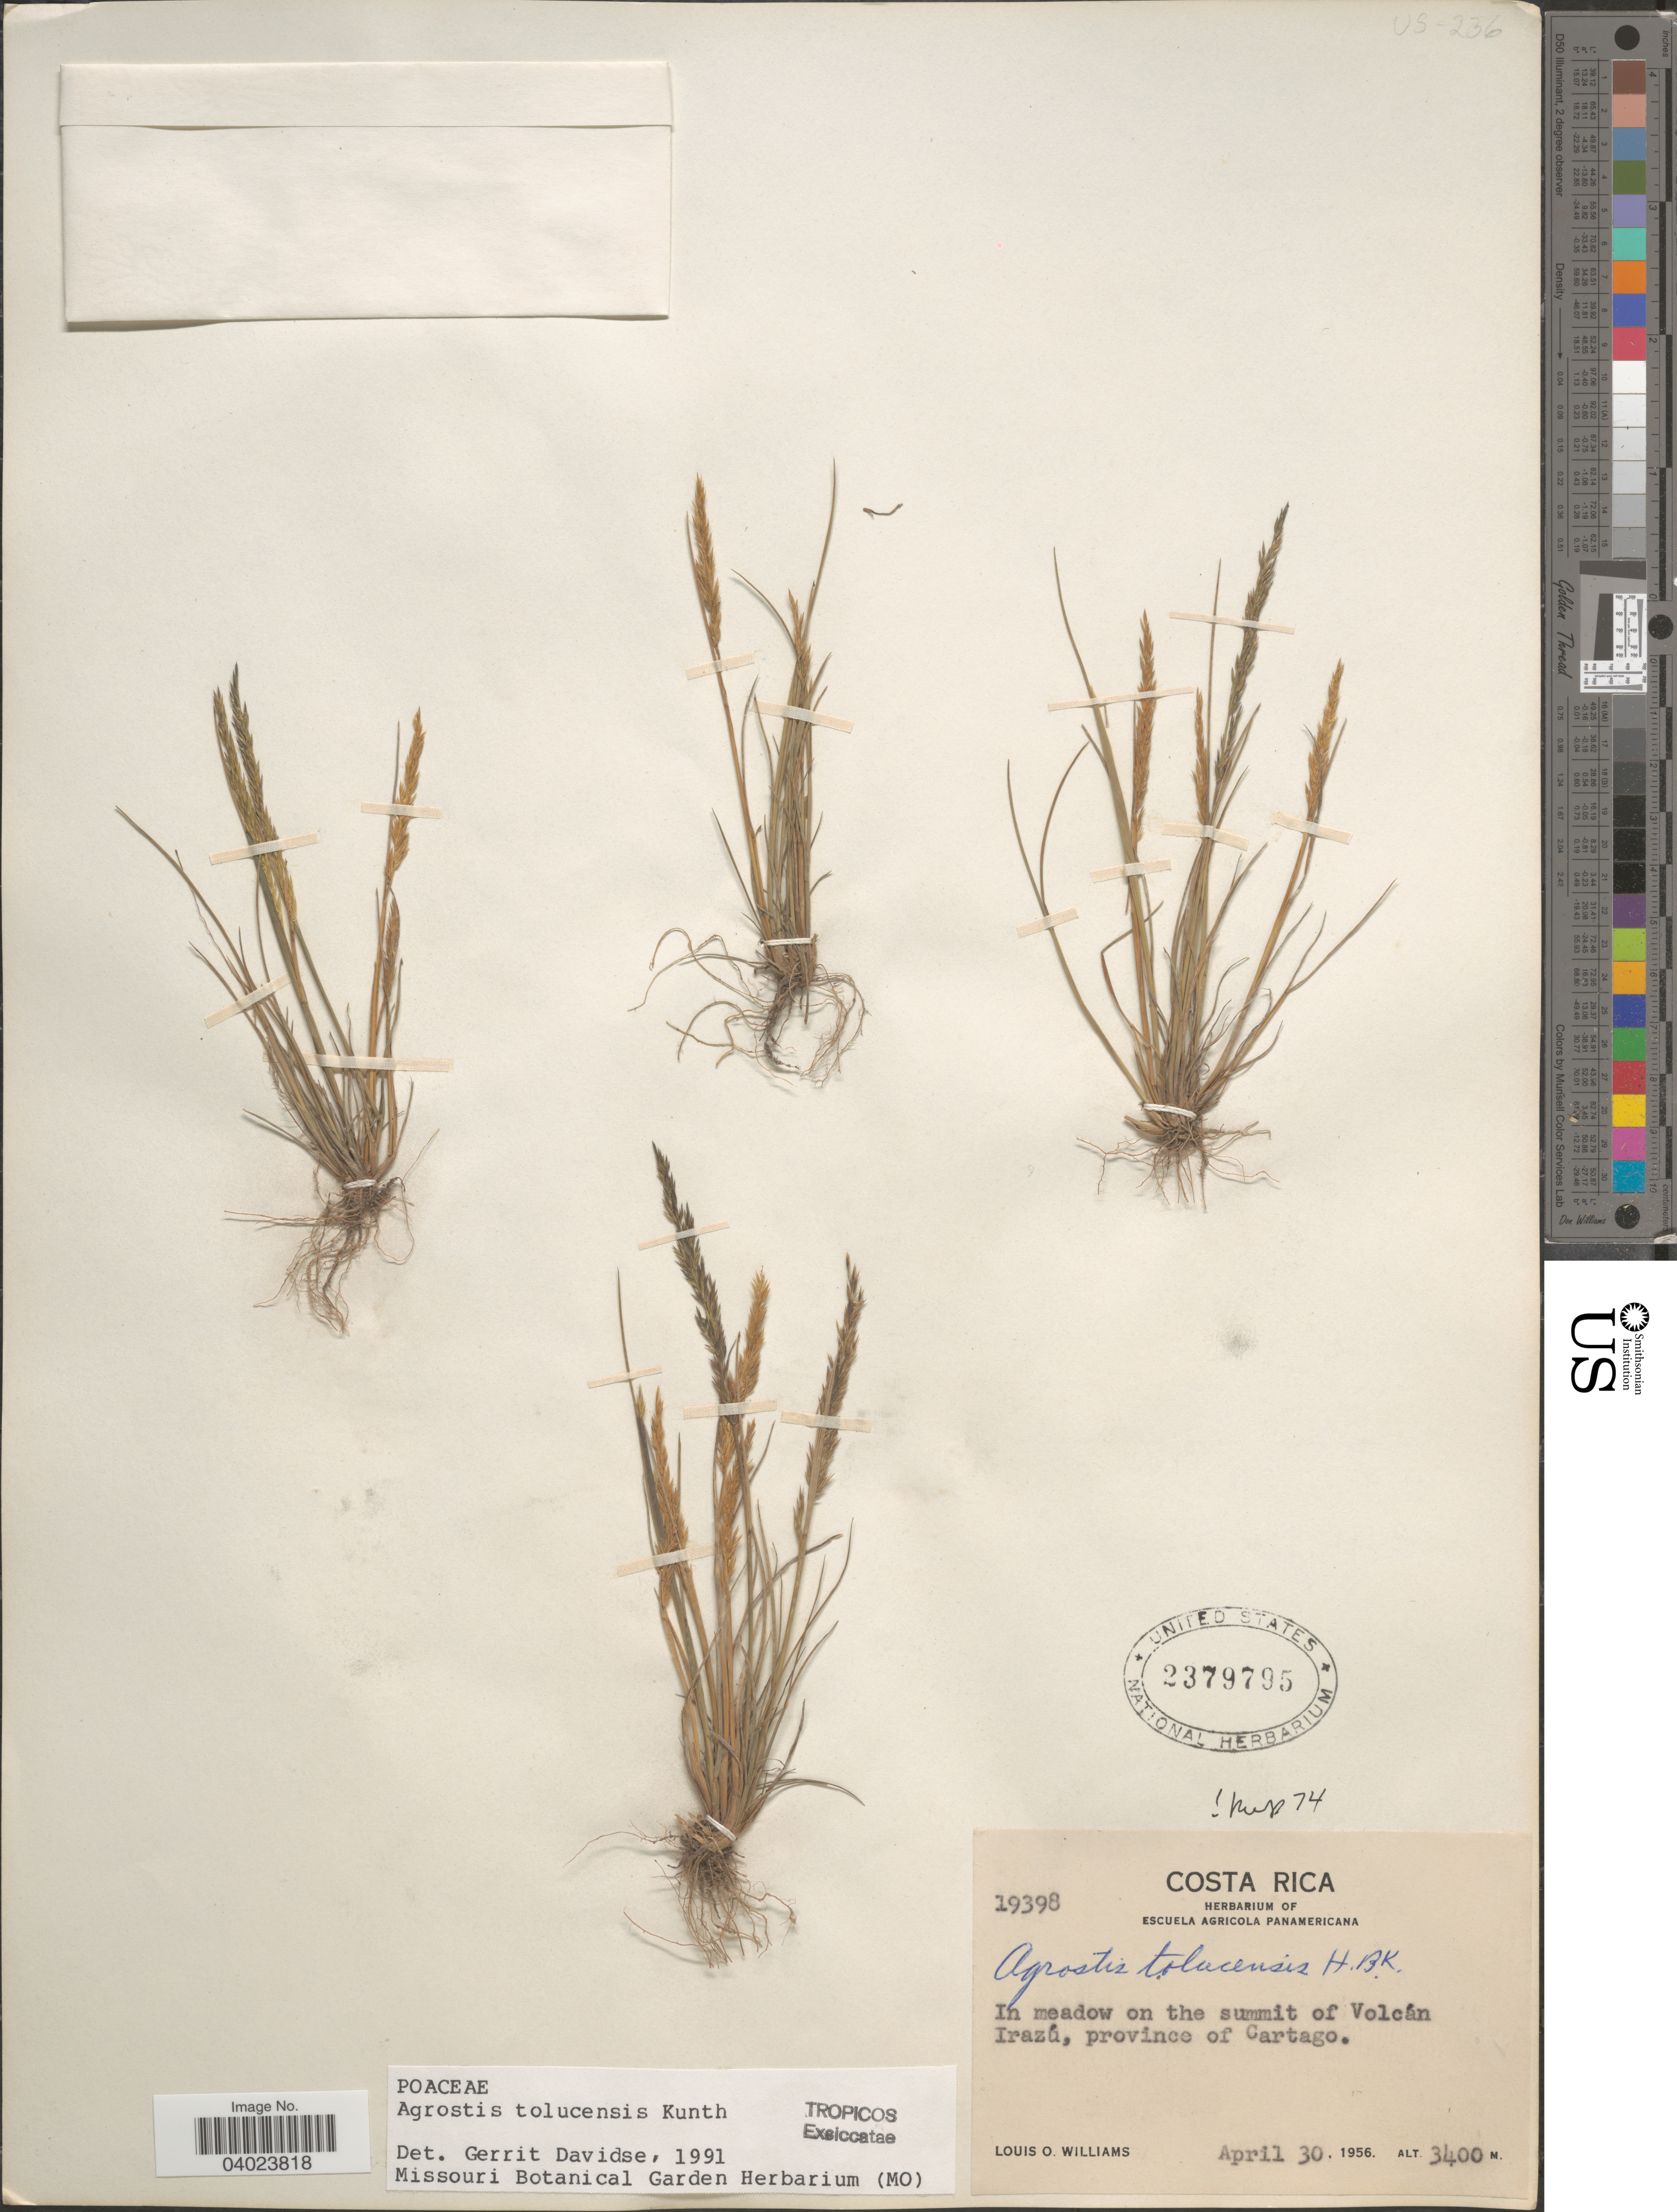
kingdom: Plantae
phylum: Tracheophyta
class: Liliopsida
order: Poales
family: Poaceae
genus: Agrostis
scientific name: Agrostis tolucensis Kunth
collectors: L. O. Williams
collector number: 19398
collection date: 1956-04-30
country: Costa Rica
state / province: Cartago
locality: In meadow on the summit of Volcán Irazú.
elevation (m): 3400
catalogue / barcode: US 2379795